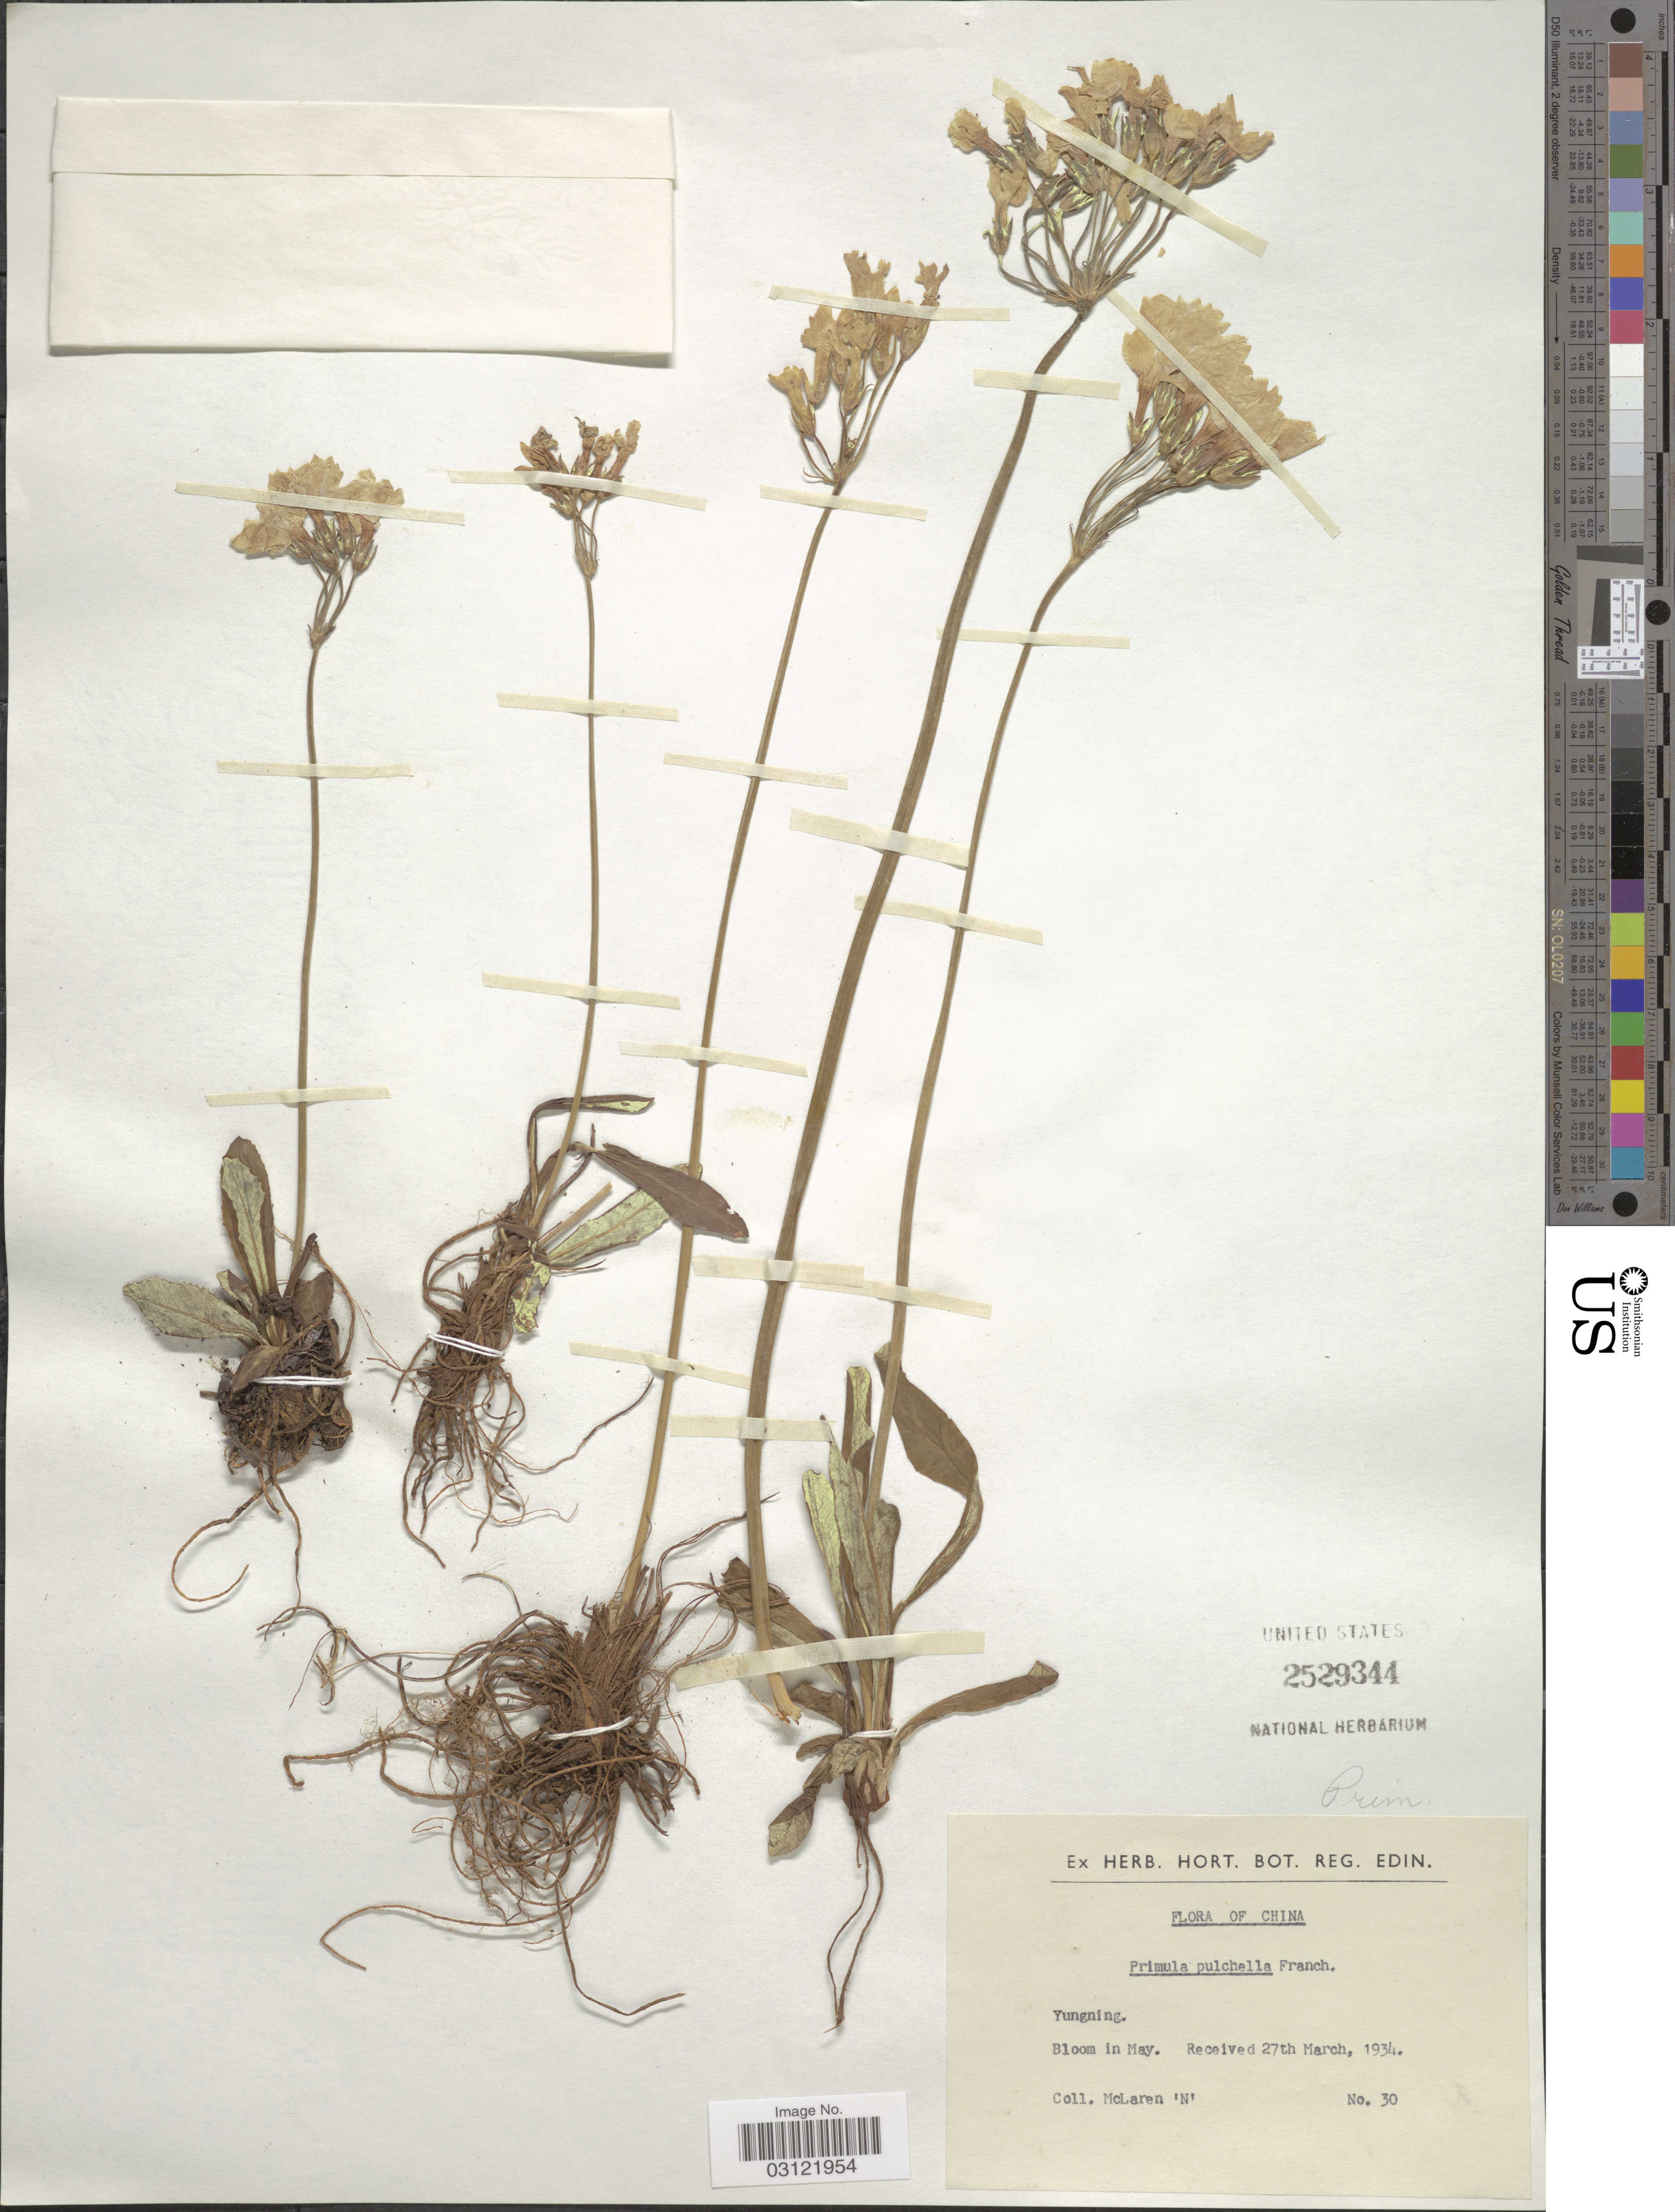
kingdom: Plantae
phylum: Tracheophyta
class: Magnoliopsida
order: Ericales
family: Primulaceae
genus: Primula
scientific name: Primula pulchella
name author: Franch.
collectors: McLaren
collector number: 30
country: China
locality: Yungning.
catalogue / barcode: US 2529344